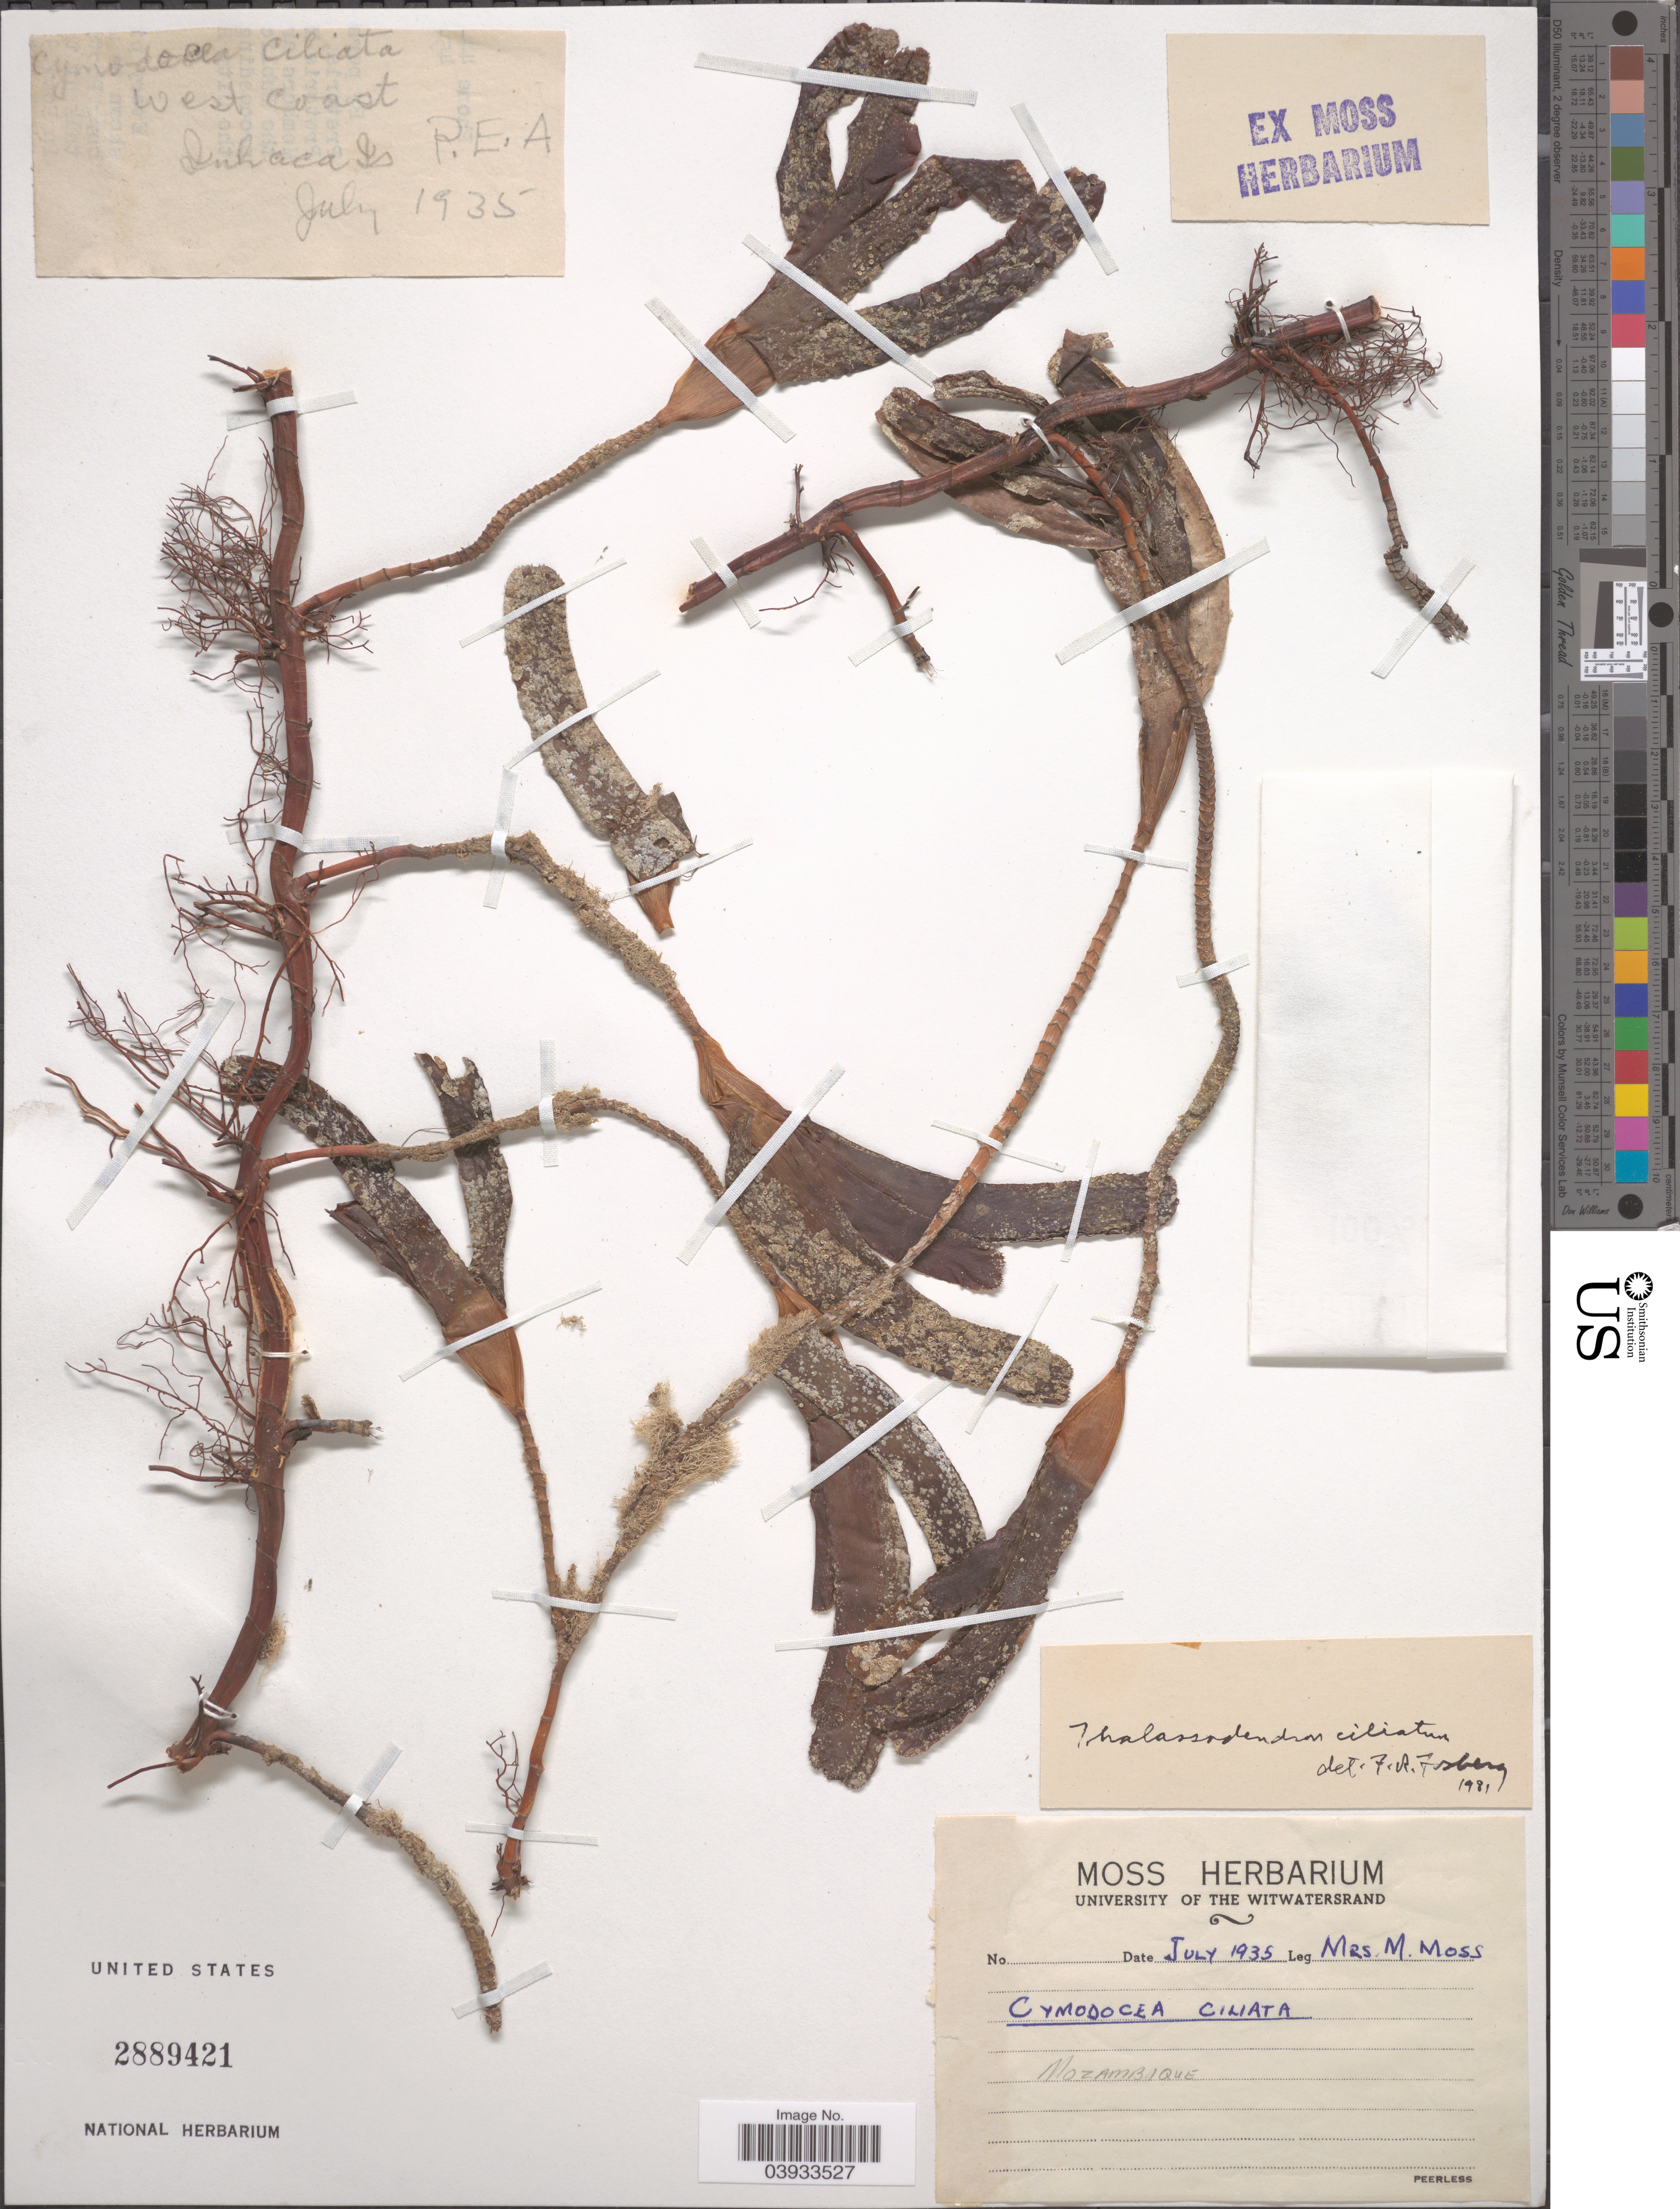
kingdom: Plantae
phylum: Tracheophyta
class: Liliopsida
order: Alismatales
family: Cymodoceaceae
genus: Thalassodendron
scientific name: Thalassodendron ciliatum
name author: (Forssk.) Hartog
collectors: M. Moss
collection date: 1935-07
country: Mozambique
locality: West Coast. Inhaca Is. P.E.A.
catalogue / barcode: US 2889421